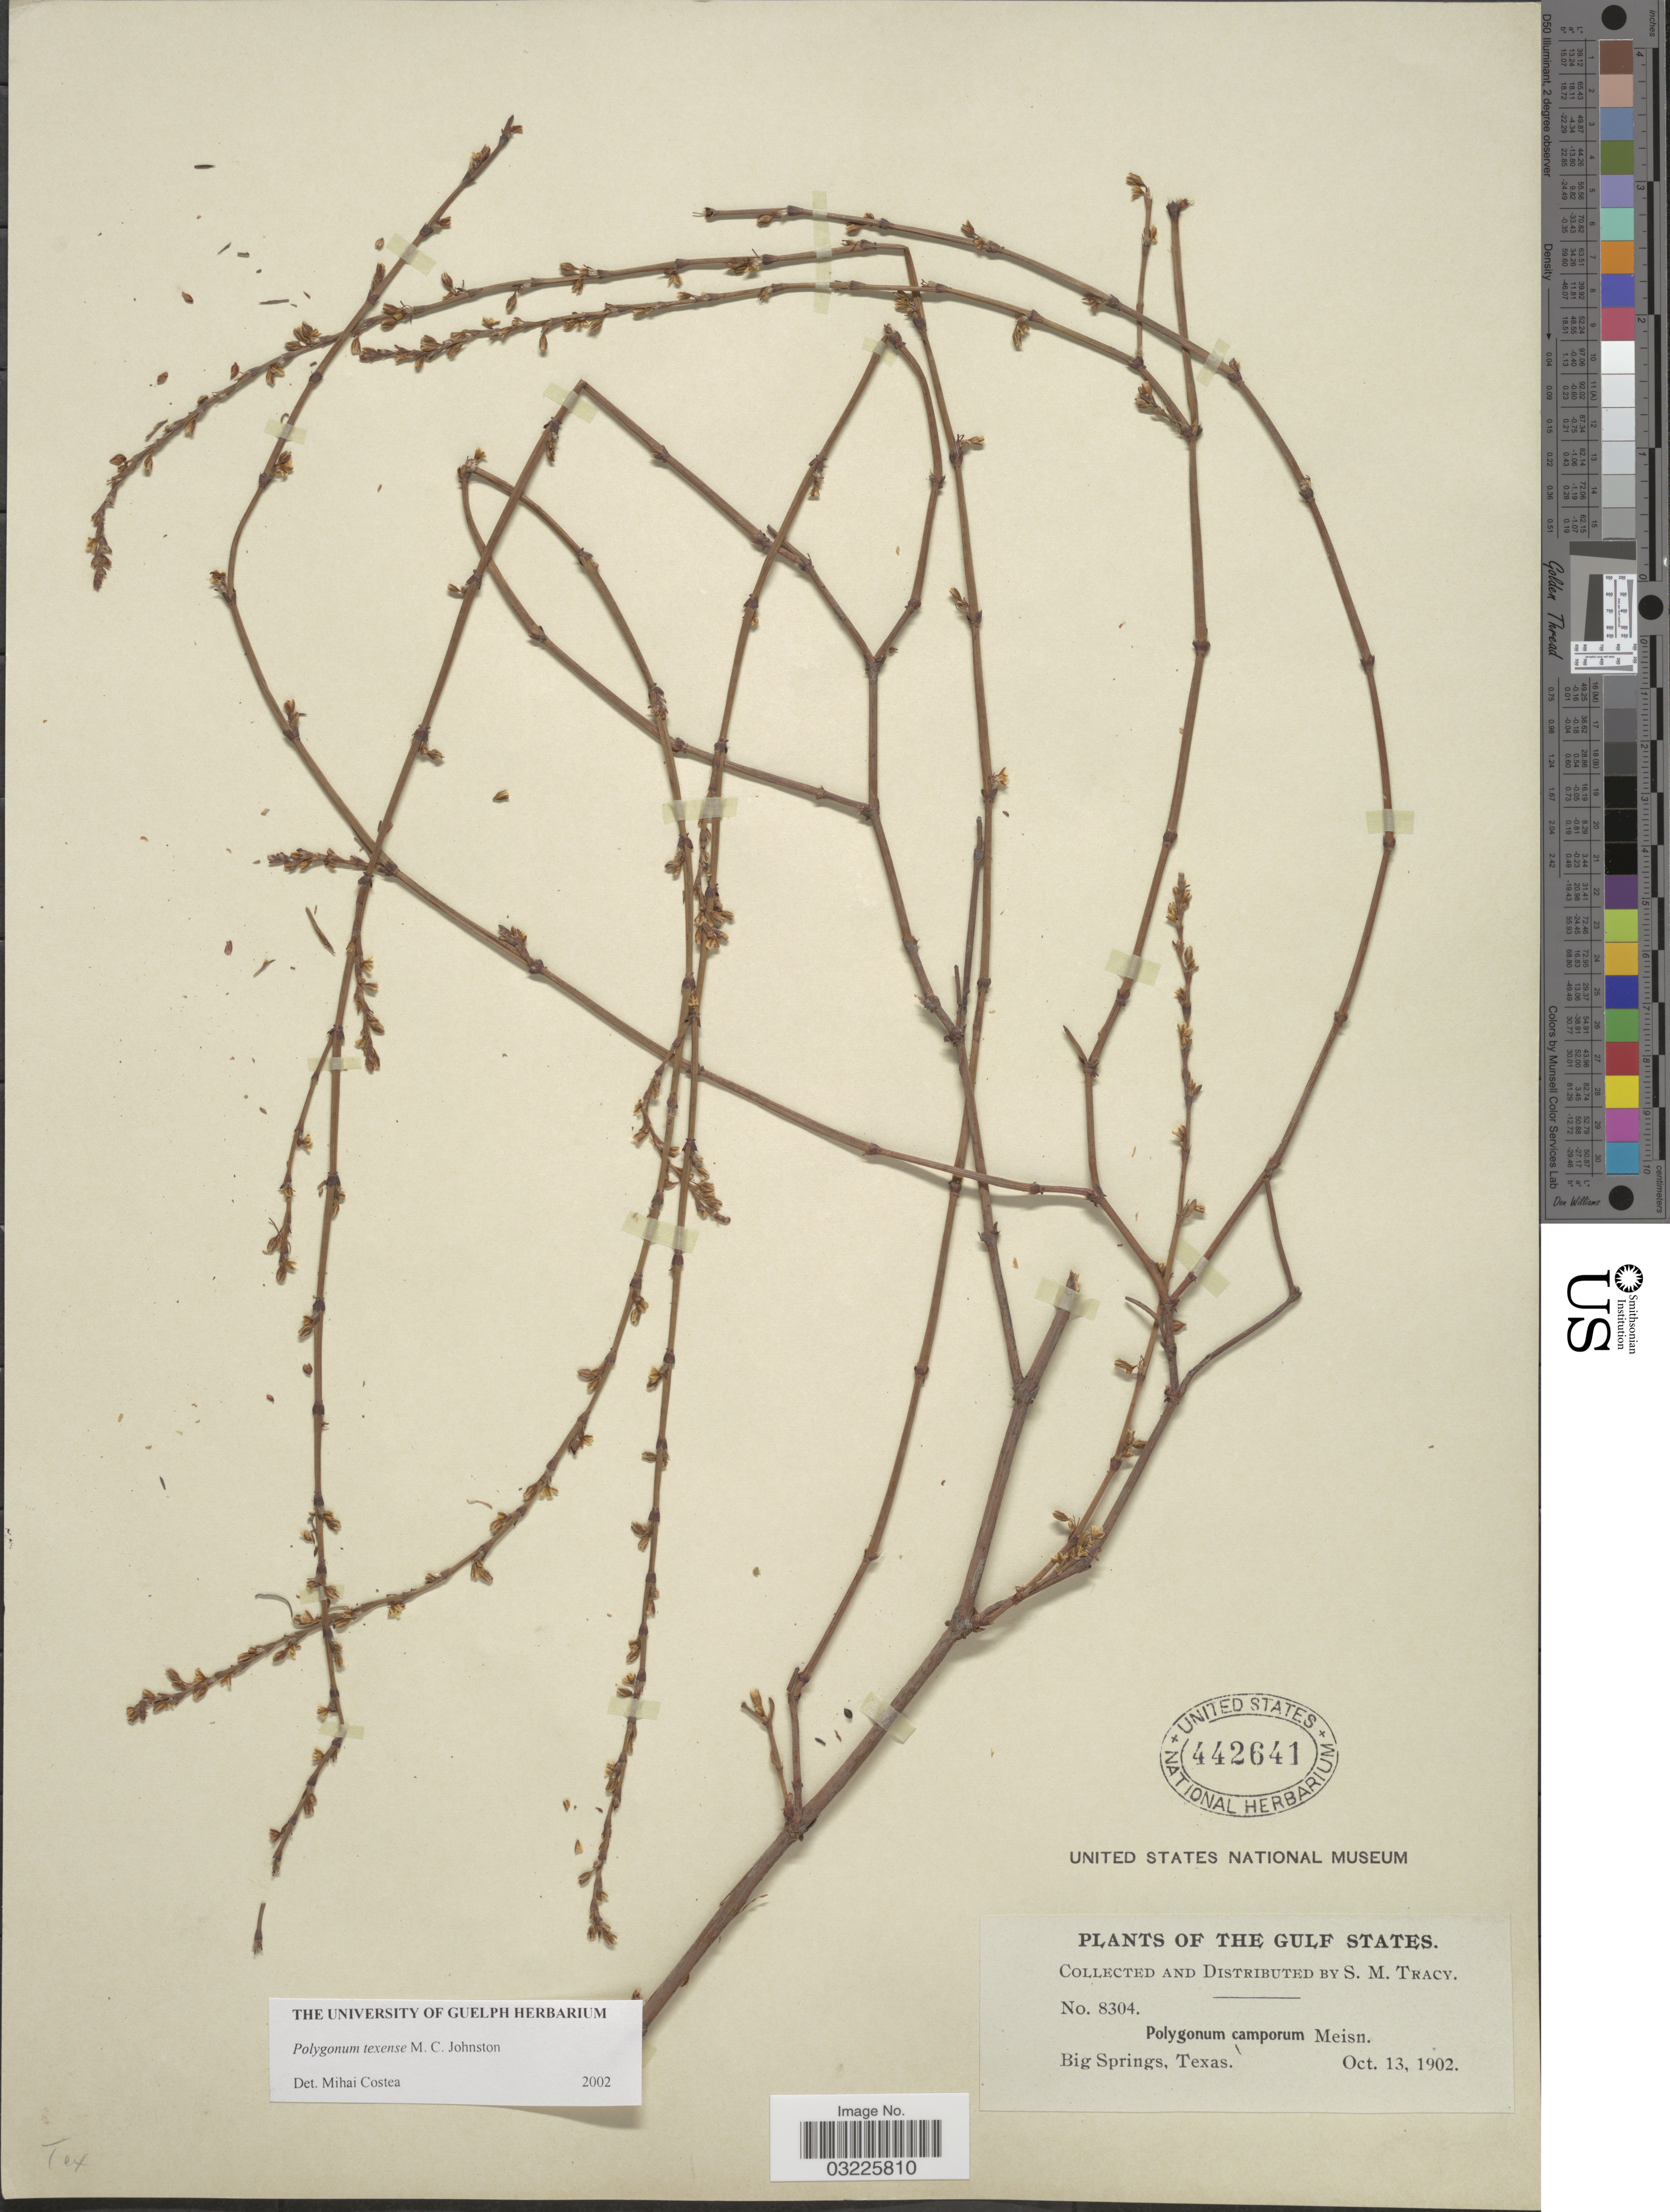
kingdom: Plantae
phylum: Tracheophyta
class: Magnoliopsida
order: Caryophyllales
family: Polygonaceae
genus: Polygonum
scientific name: Polygonum tenue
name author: F. Michx.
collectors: S. M. Tracy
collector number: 8304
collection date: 1902-10-13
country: United States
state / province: Texas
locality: The Gulf States. Big Springs.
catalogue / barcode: US 442641